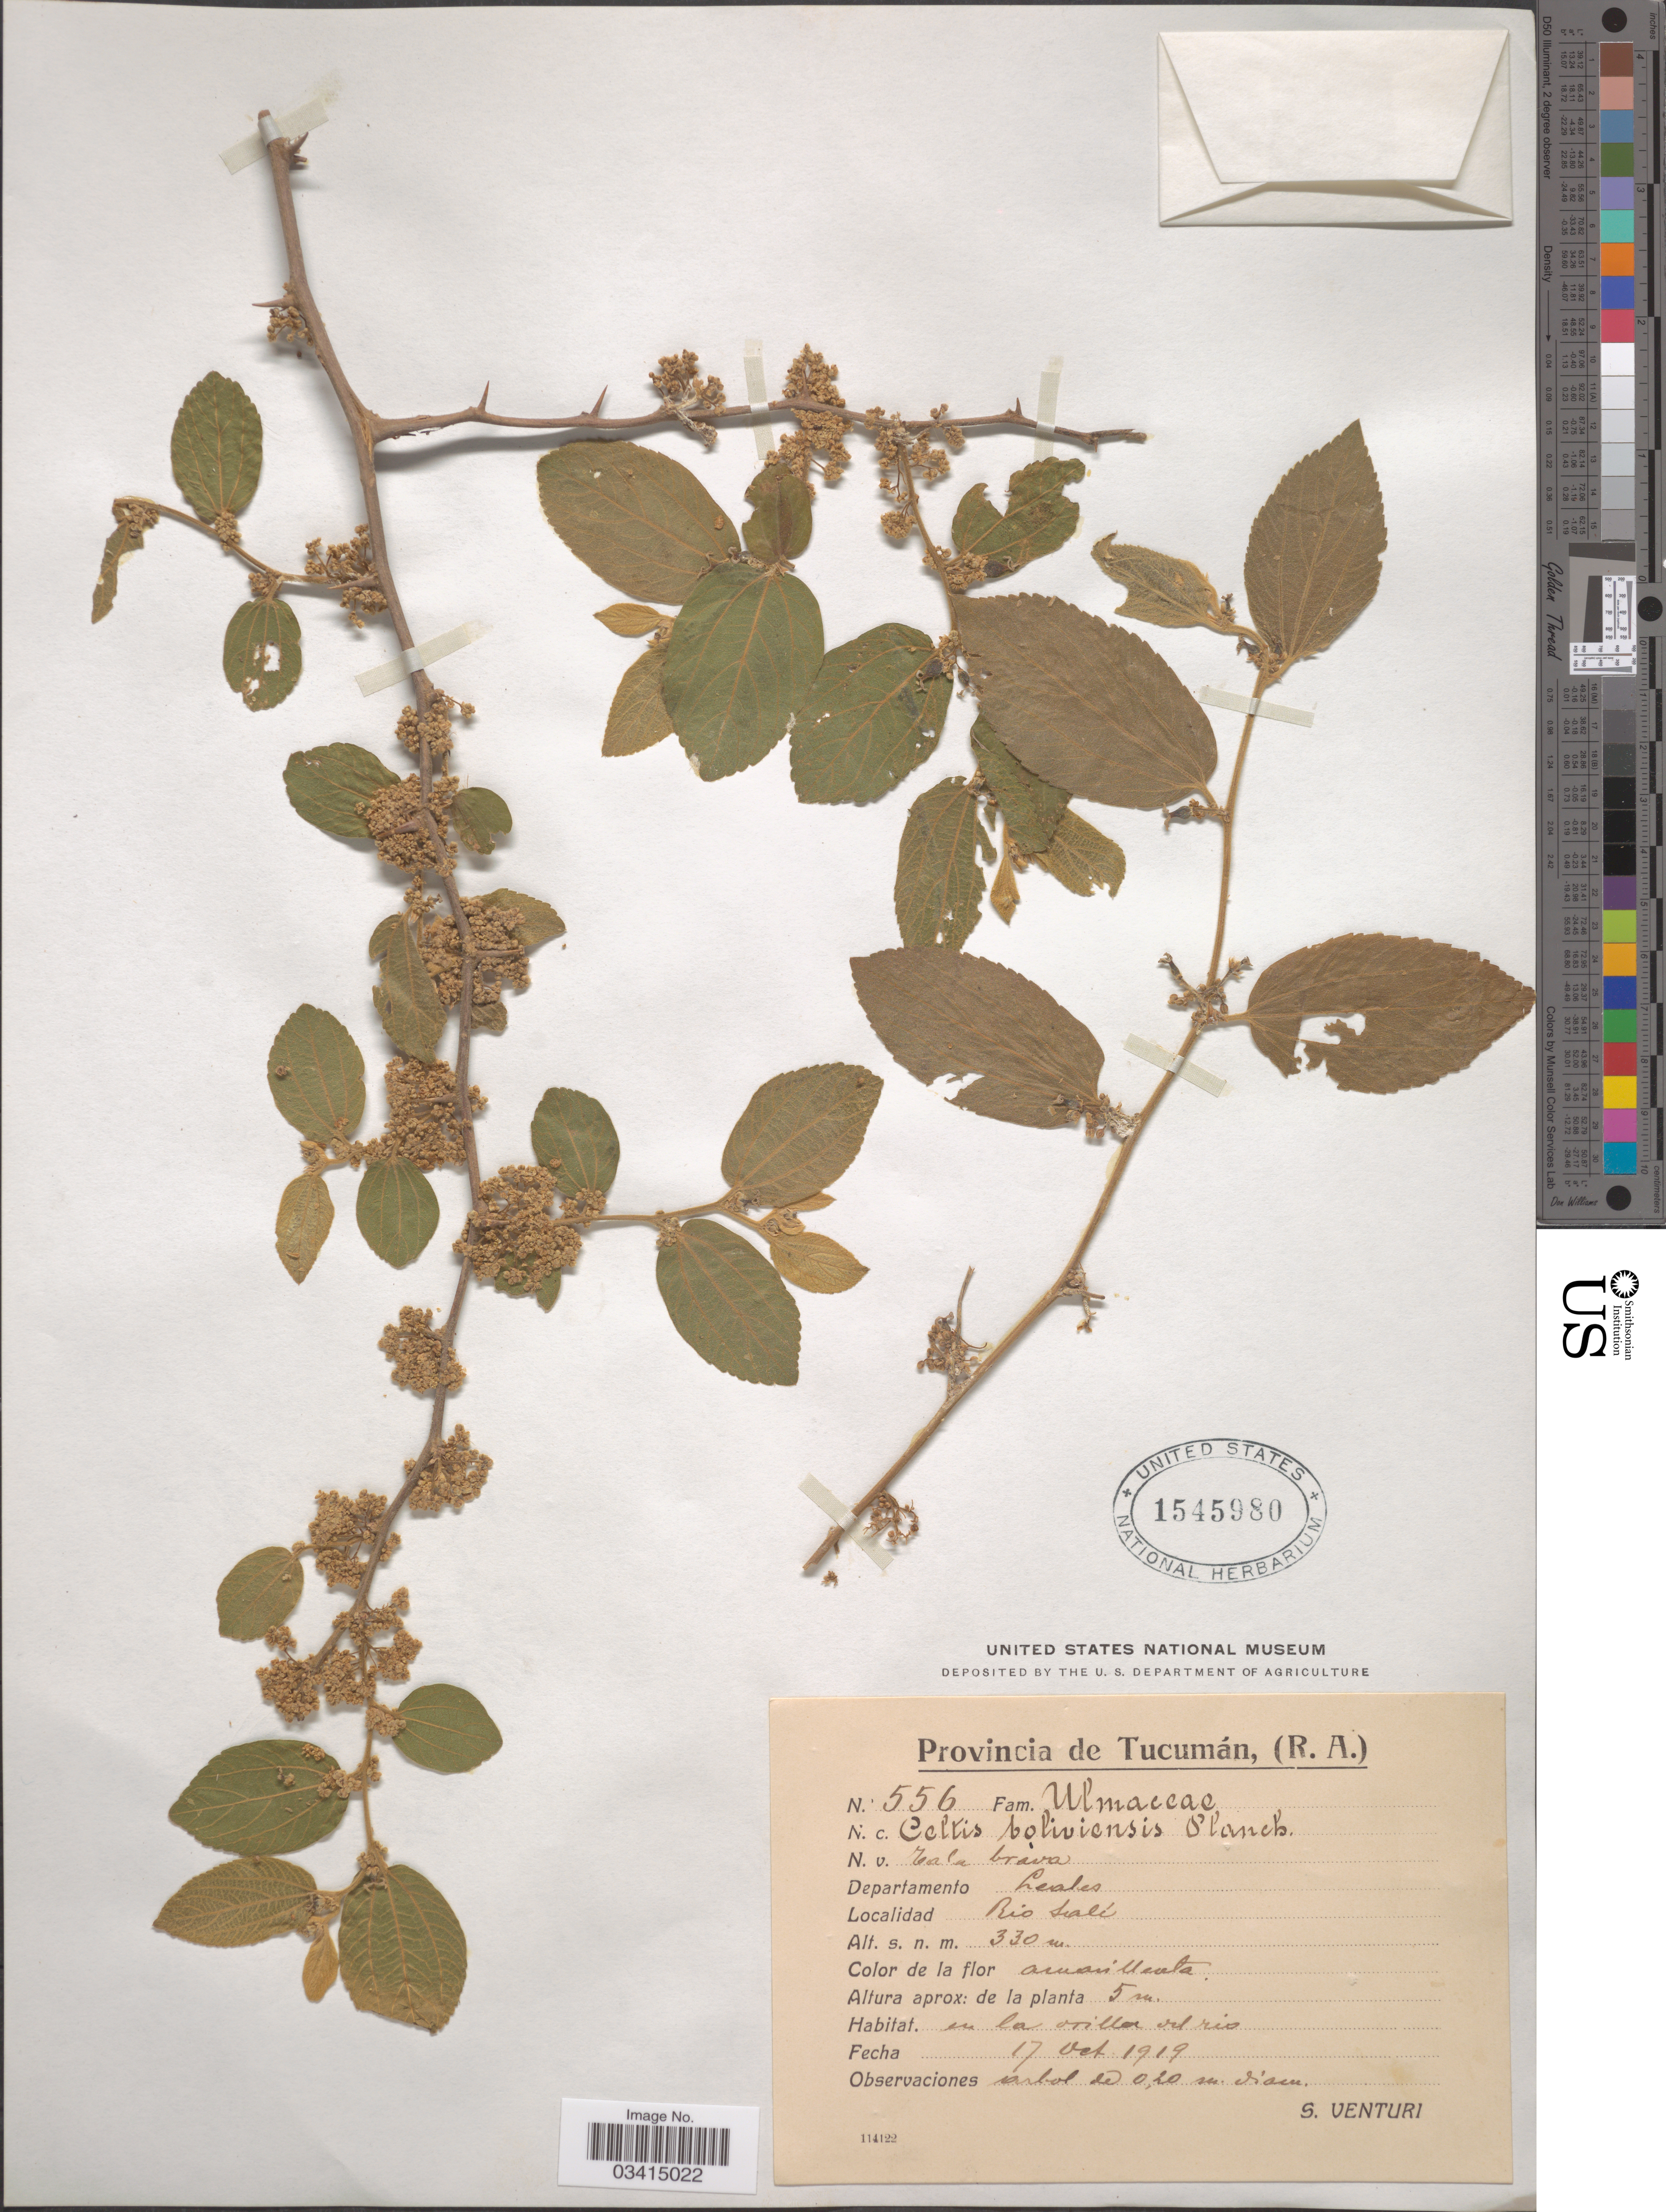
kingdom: Plantae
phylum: Tracheophyta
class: Magnoliopsida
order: Rosales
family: Cannabaceae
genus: Celtis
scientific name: Celtis sp.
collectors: S. Venturi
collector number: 556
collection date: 1919-10-17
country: Argentina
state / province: Tucuman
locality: Departamento Leales. Rio Salí.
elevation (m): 330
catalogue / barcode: US 1545980